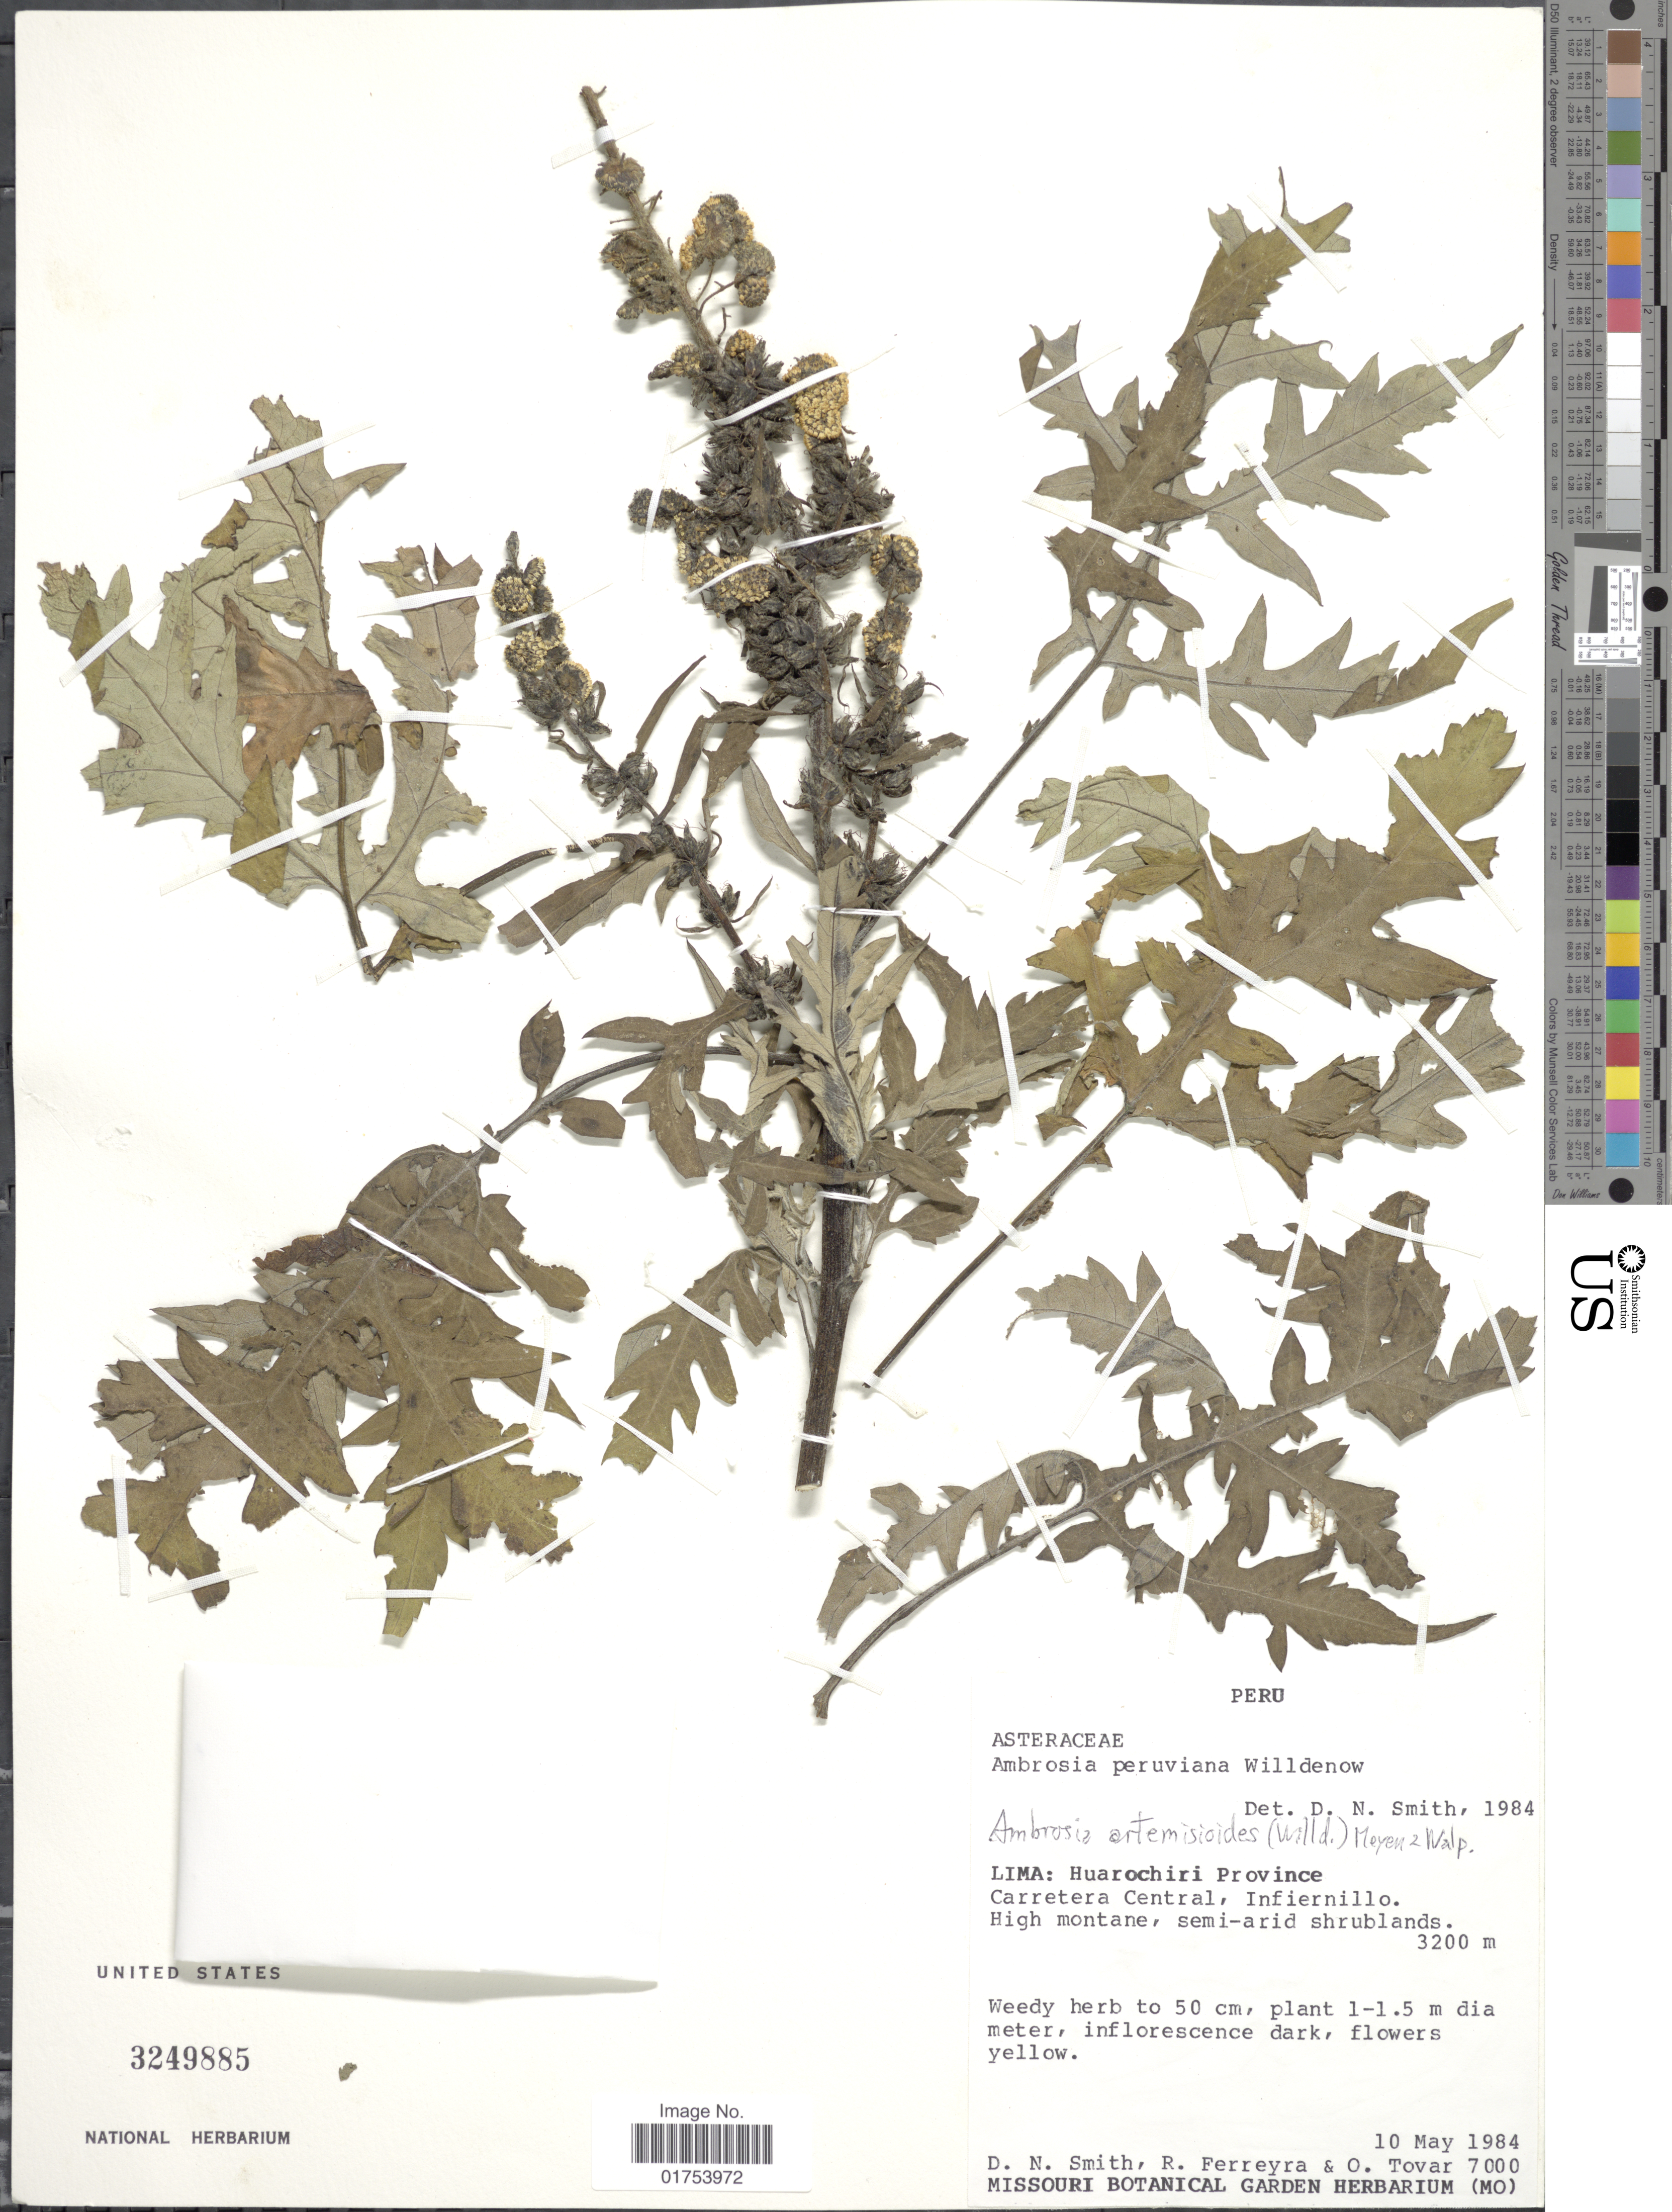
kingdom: Plantae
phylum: Tracheophyta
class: Magnoliopsida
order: Asterales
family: Asteraceae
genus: Ambrosia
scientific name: Ambrosia arborescens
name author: Mill.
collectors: D. Smith, R. A. Ferreyra & Ó. Tovar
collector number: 7000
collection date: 1984-05-10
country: Peru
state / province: Lima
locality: Huarochiri Province, Carretera Central, Infiernillo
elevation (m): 3200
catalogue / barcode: US 3249885